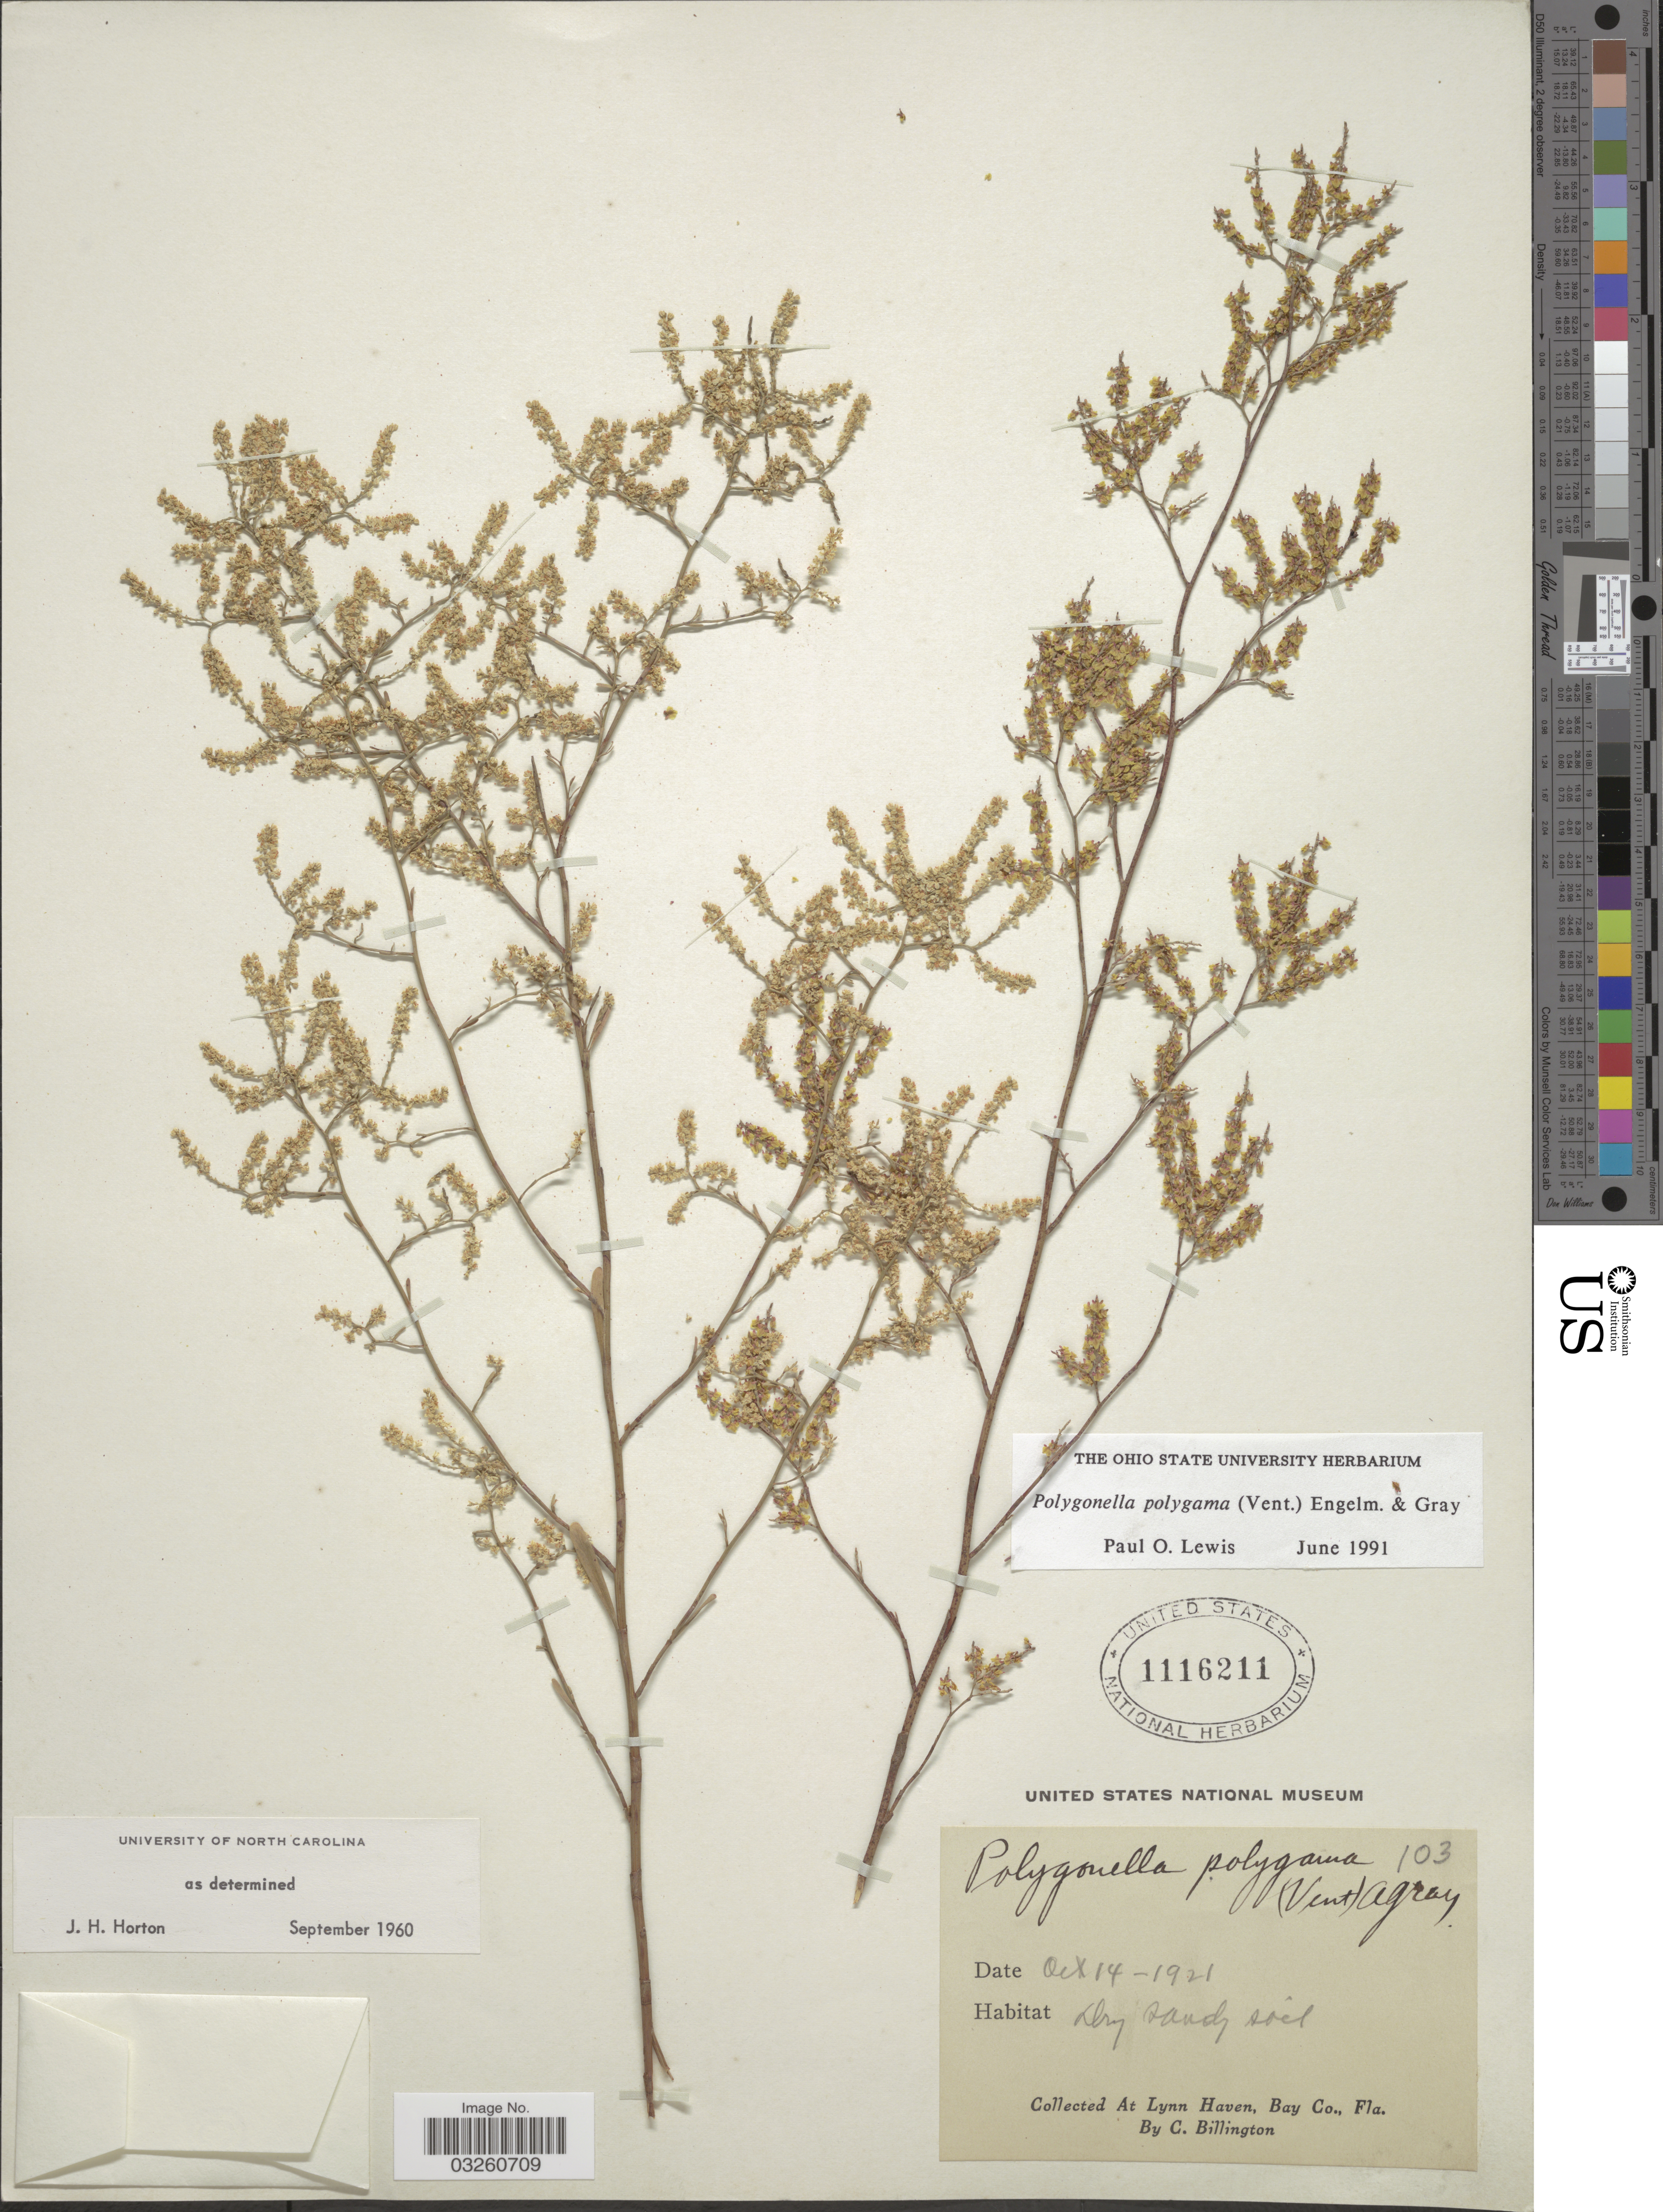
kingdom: Plantae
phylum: Tracheophyta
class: Magnoliopsida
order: Caryophyllales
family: Polygonaceae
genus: Polygonella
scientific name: Polygonella polygama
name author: (Vent.) Engelm. & A. Gray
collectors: C. Billington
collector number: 103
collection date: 1921-10-14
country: United States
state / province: Florida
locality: At Lynn Haven, Bay Co.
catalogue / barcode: US 1116211